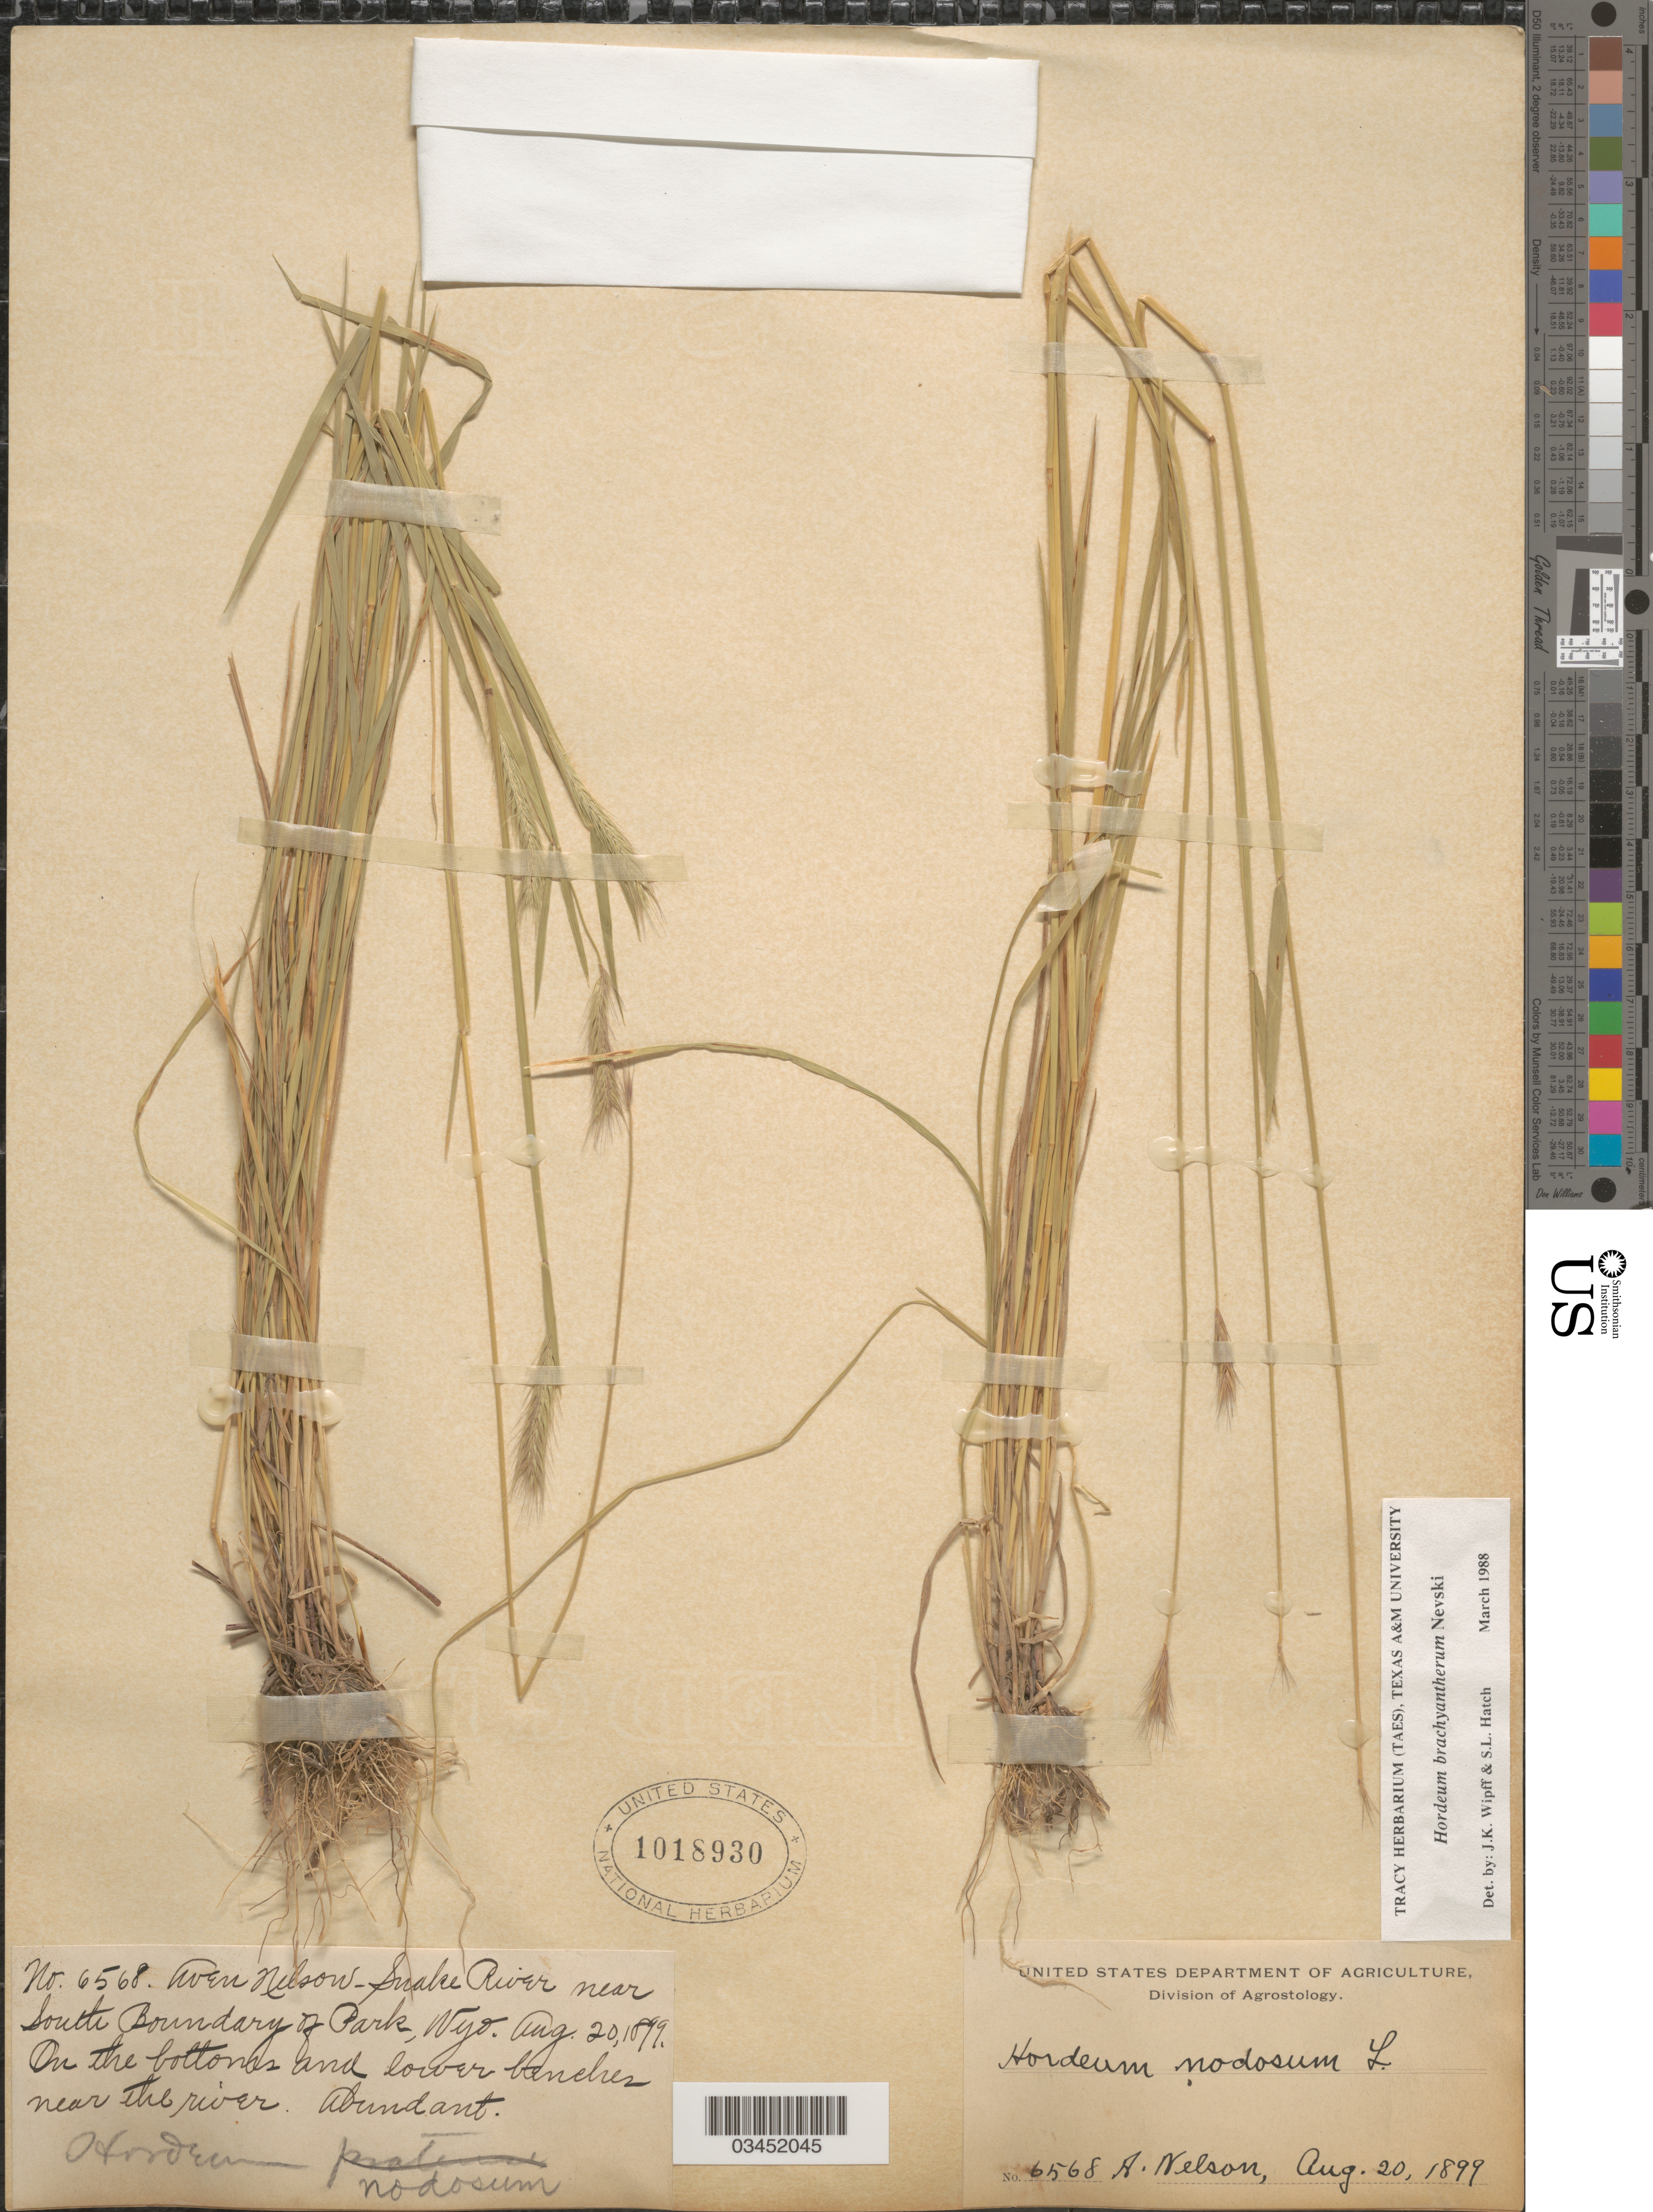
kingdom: Plantae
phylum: Tracheophyta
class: Liliopsida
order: Poales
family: Poaceae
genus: Hordeum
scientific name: Hordeum brachyantherum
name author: Nevski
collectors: A. Nelson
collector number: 6568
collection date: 1899-08-20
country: United States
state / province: Wyoming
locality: Snake River near South Boundary of Park. On the bottoms and lower benches near the river. Abundant.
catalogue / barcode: US 1018930